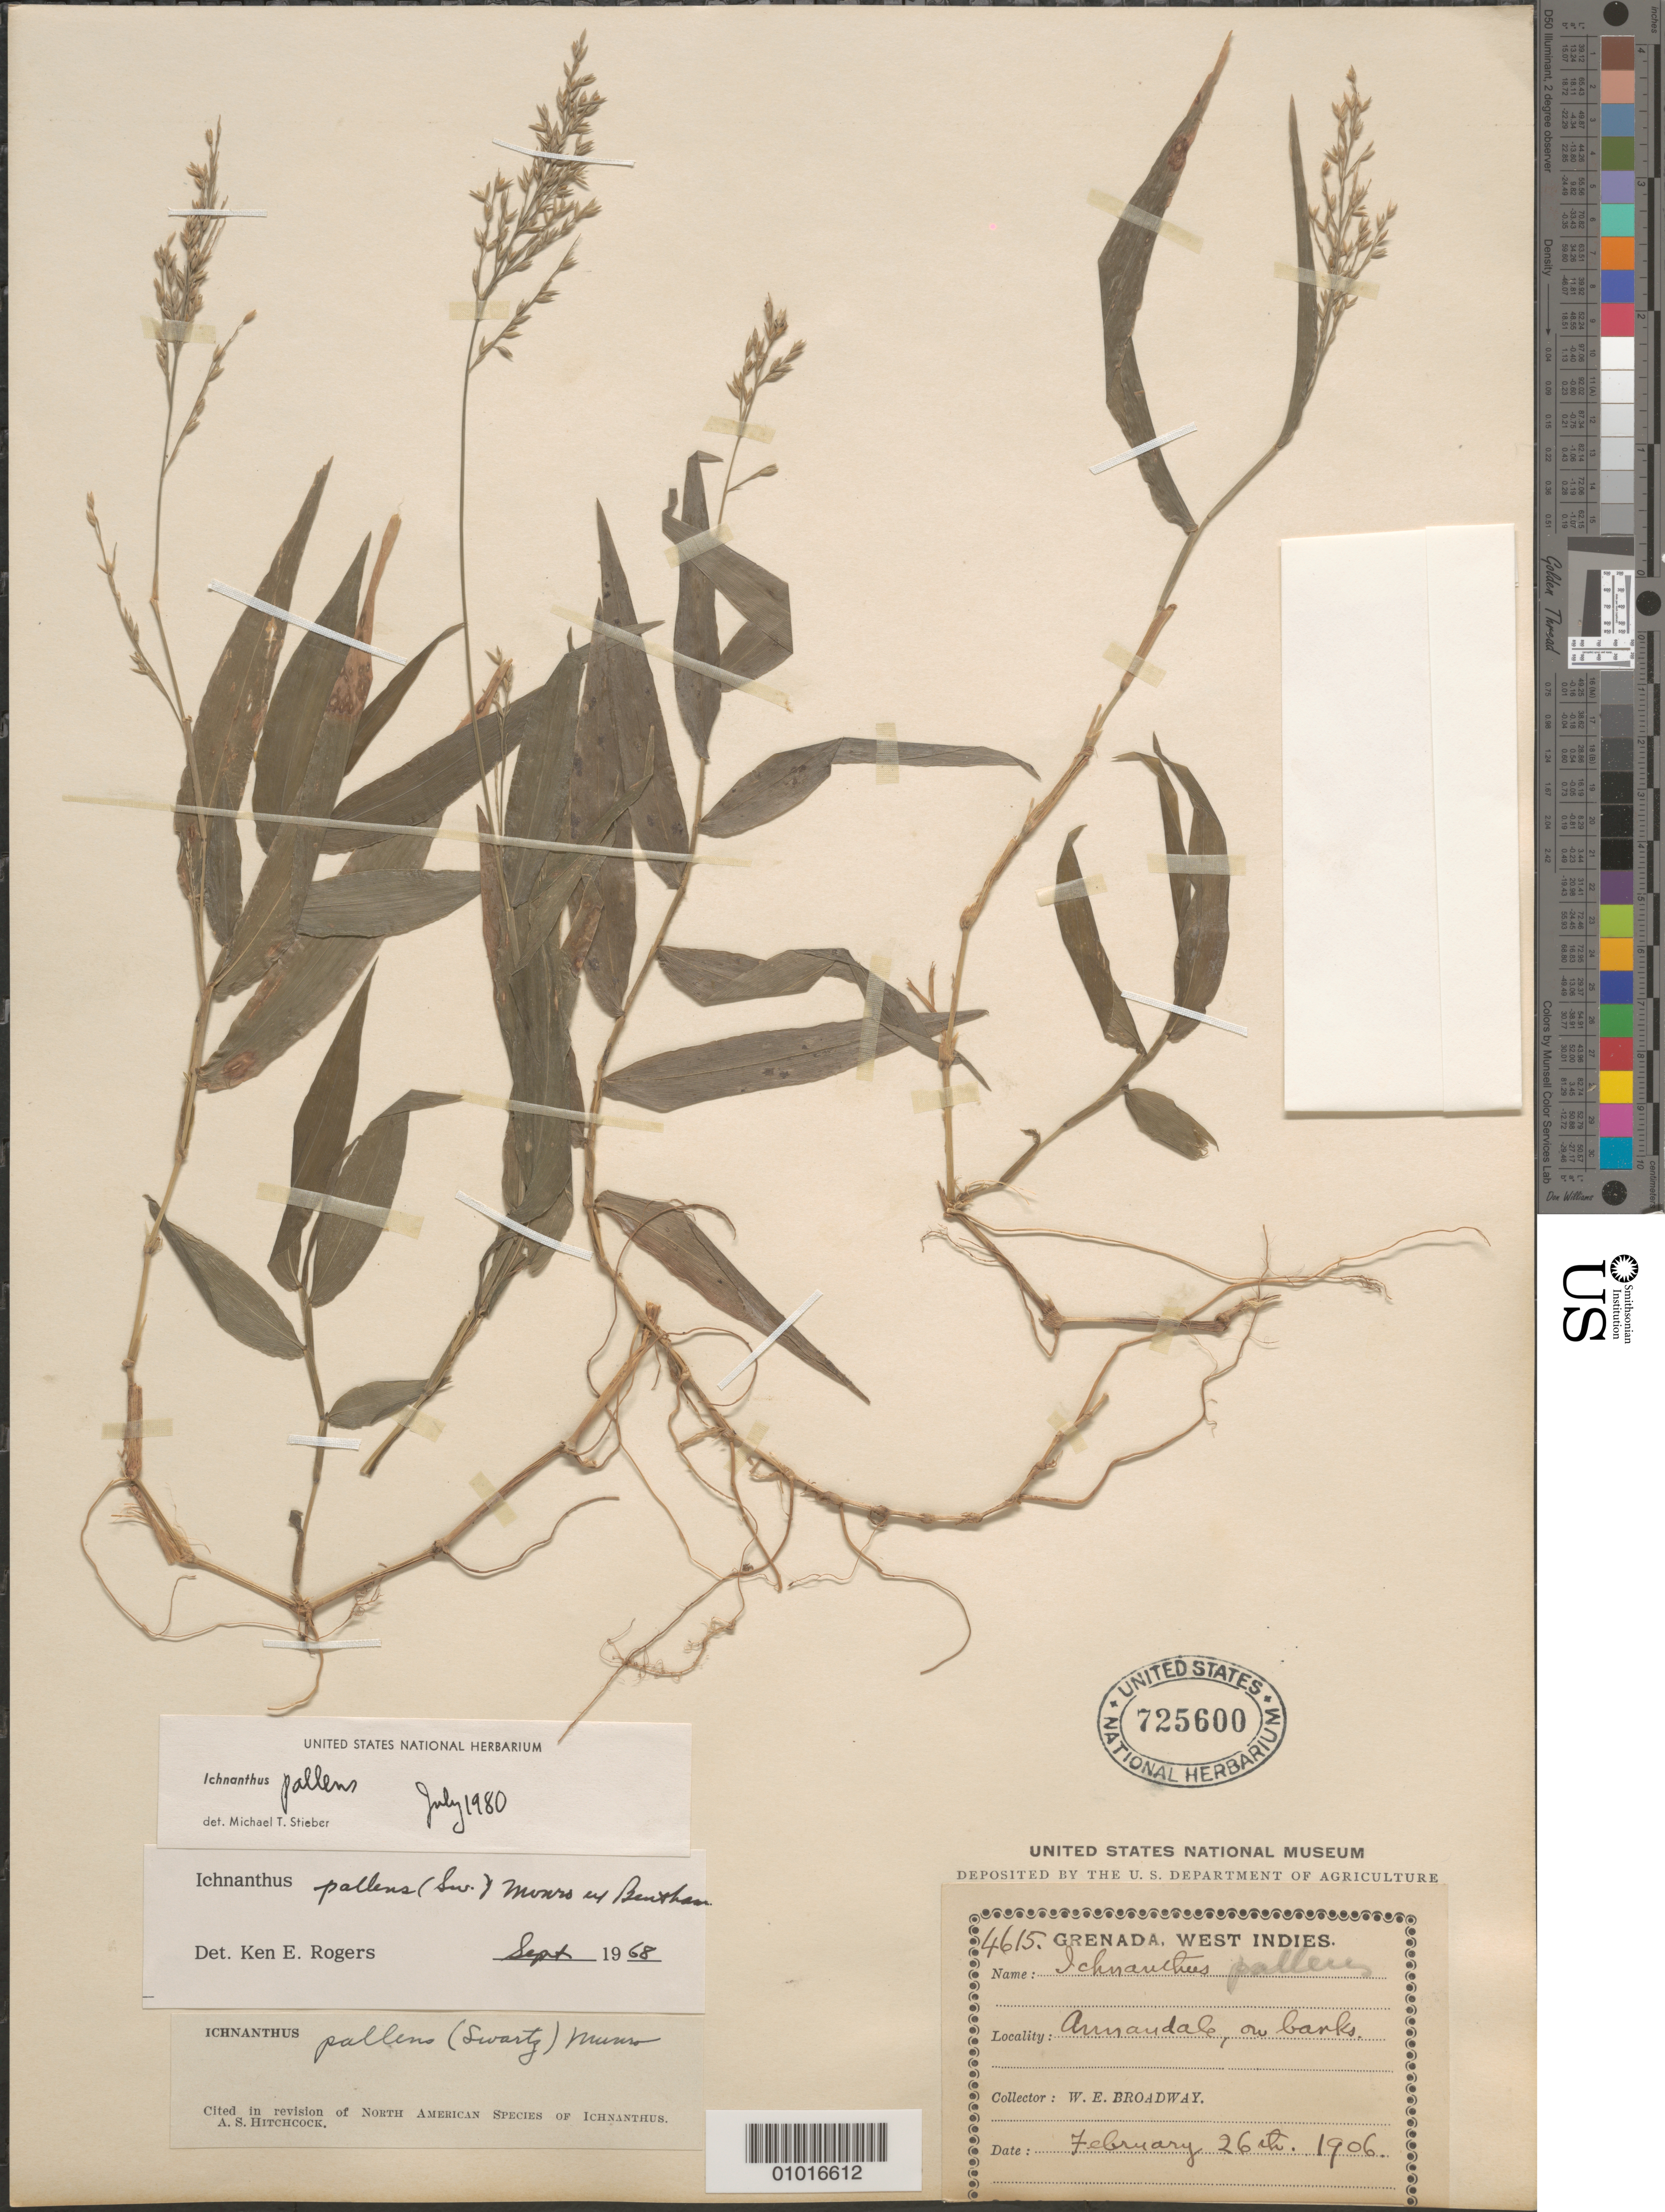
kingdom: Plantae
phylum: Tracheophyta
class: Liliopsida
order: Poales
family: Poaceae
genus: Ichnanthus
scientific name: Ichnanthus pallens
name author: (Sw.) Munro ex Benth.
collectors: W. E. Broadway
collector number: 4615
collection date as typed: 26 Feb 1906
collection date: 1906-02-26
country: Grenada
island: Grenada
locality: Annandale, on banks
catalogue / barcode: US 725600